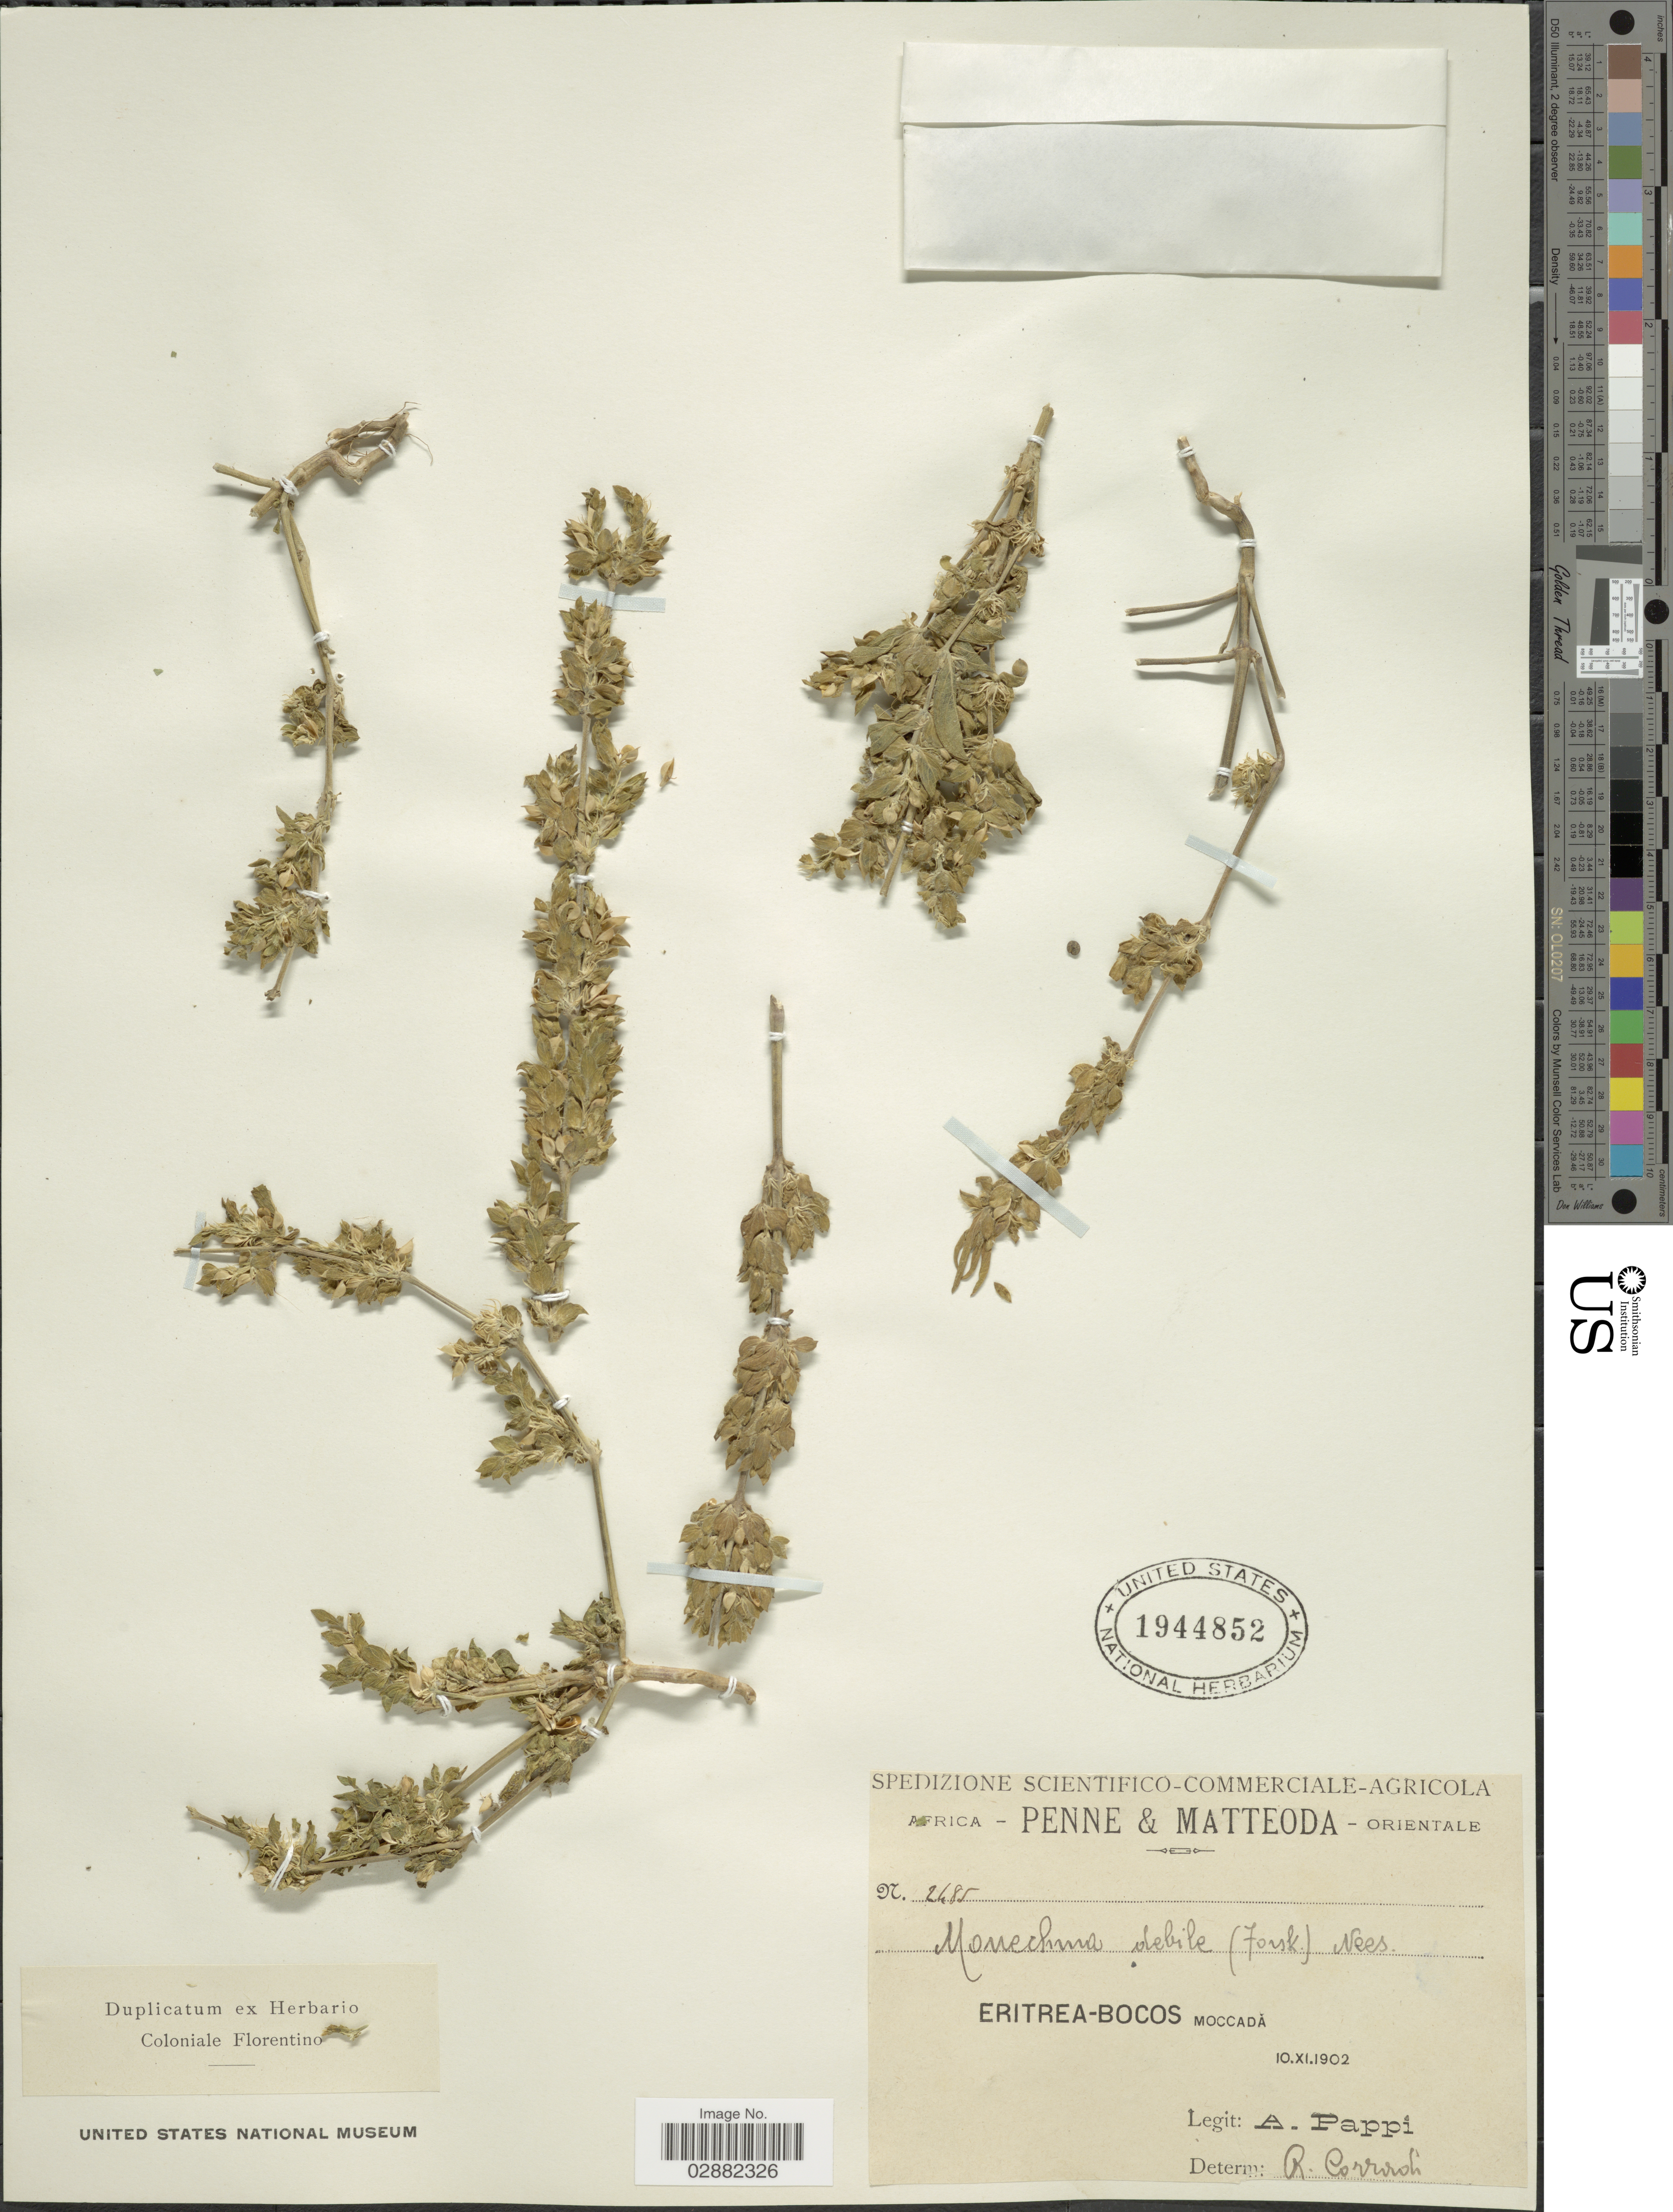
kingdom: Plantae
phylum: Tracheophyta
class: Magnoliopsida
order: Lamiales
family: Acanthaceae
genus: Justicia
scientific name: Justicia debilis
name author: (Forssk.) Vahl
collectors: A. Pappi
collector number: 2485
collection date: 1902-11-10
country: Eritrea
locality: Africa - Penne & Matteoda - Orientale. Eritrea-Bocos. Moccadă.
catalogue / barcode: US 1944852